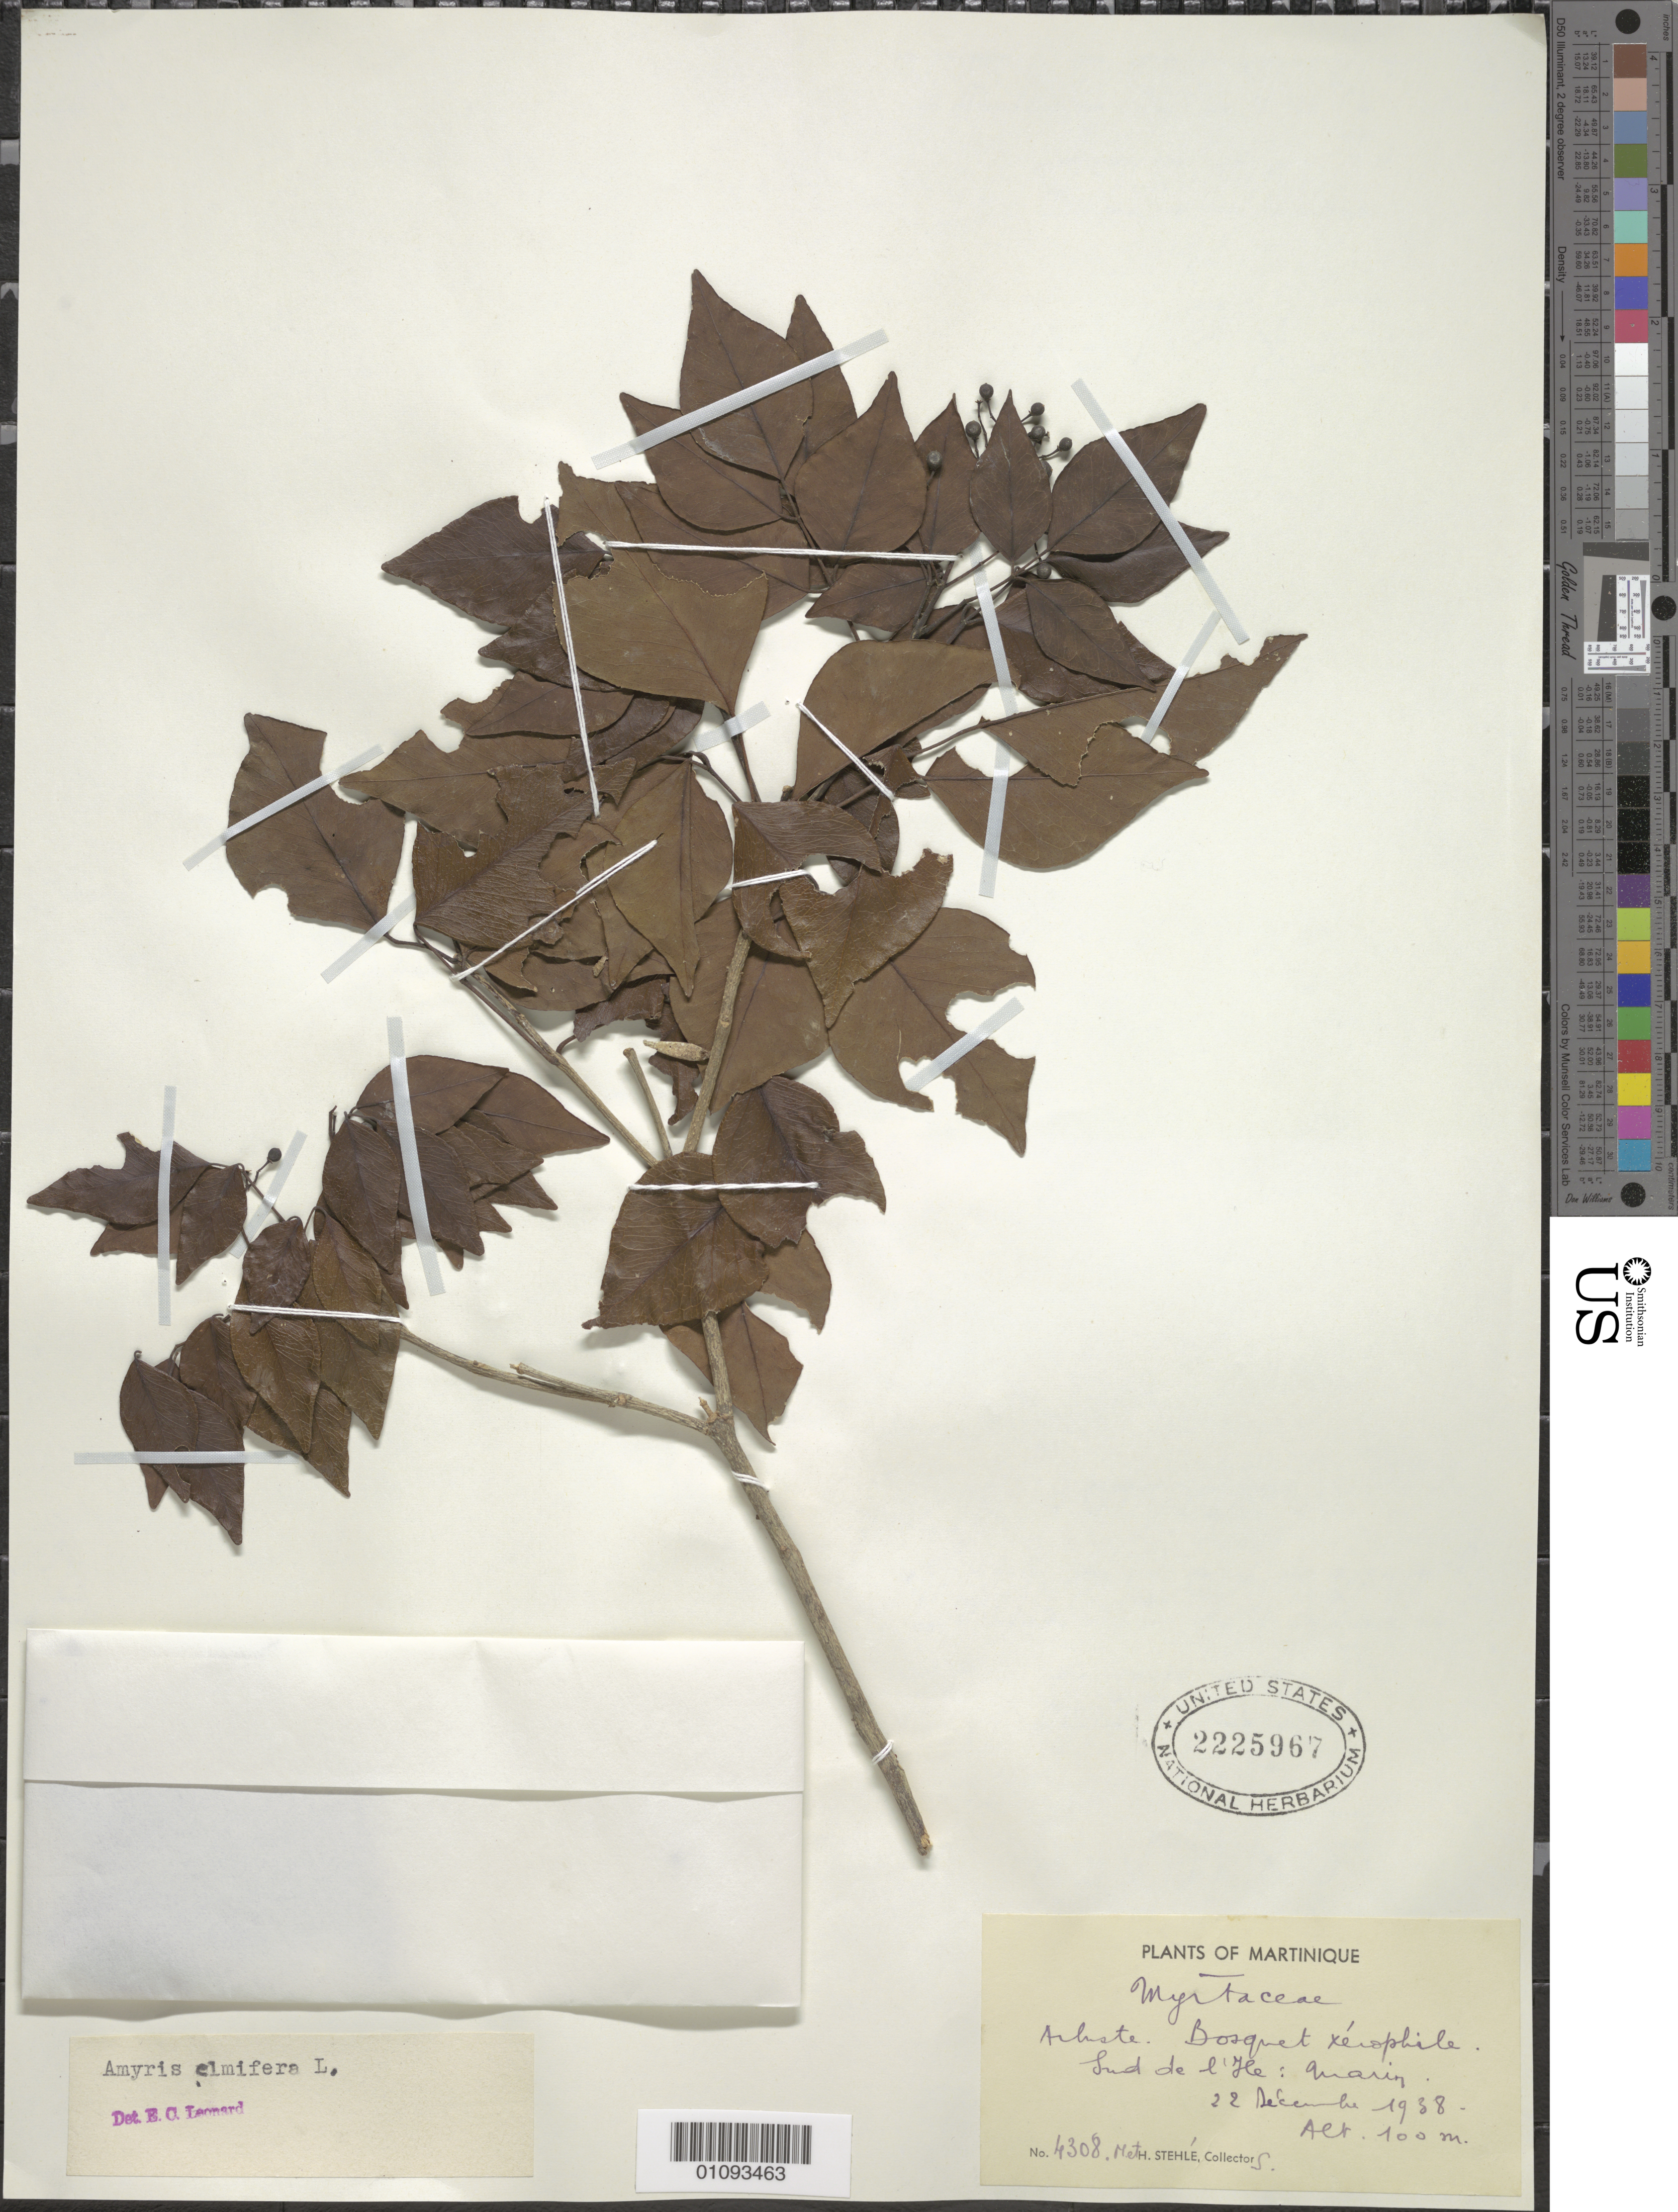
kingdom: Plantae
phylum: Tracheophyta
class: Magnoliopsida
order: Sapindales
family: Rutaceae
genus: Amyris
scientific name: Amyris elemifera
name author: L.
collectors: M. Stehlé & H. Stehlé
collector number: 4308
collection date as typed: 22 Dec 1938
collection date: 1938-12-22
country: Martinique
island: Martinique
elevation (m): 100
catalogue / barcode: US 2225967